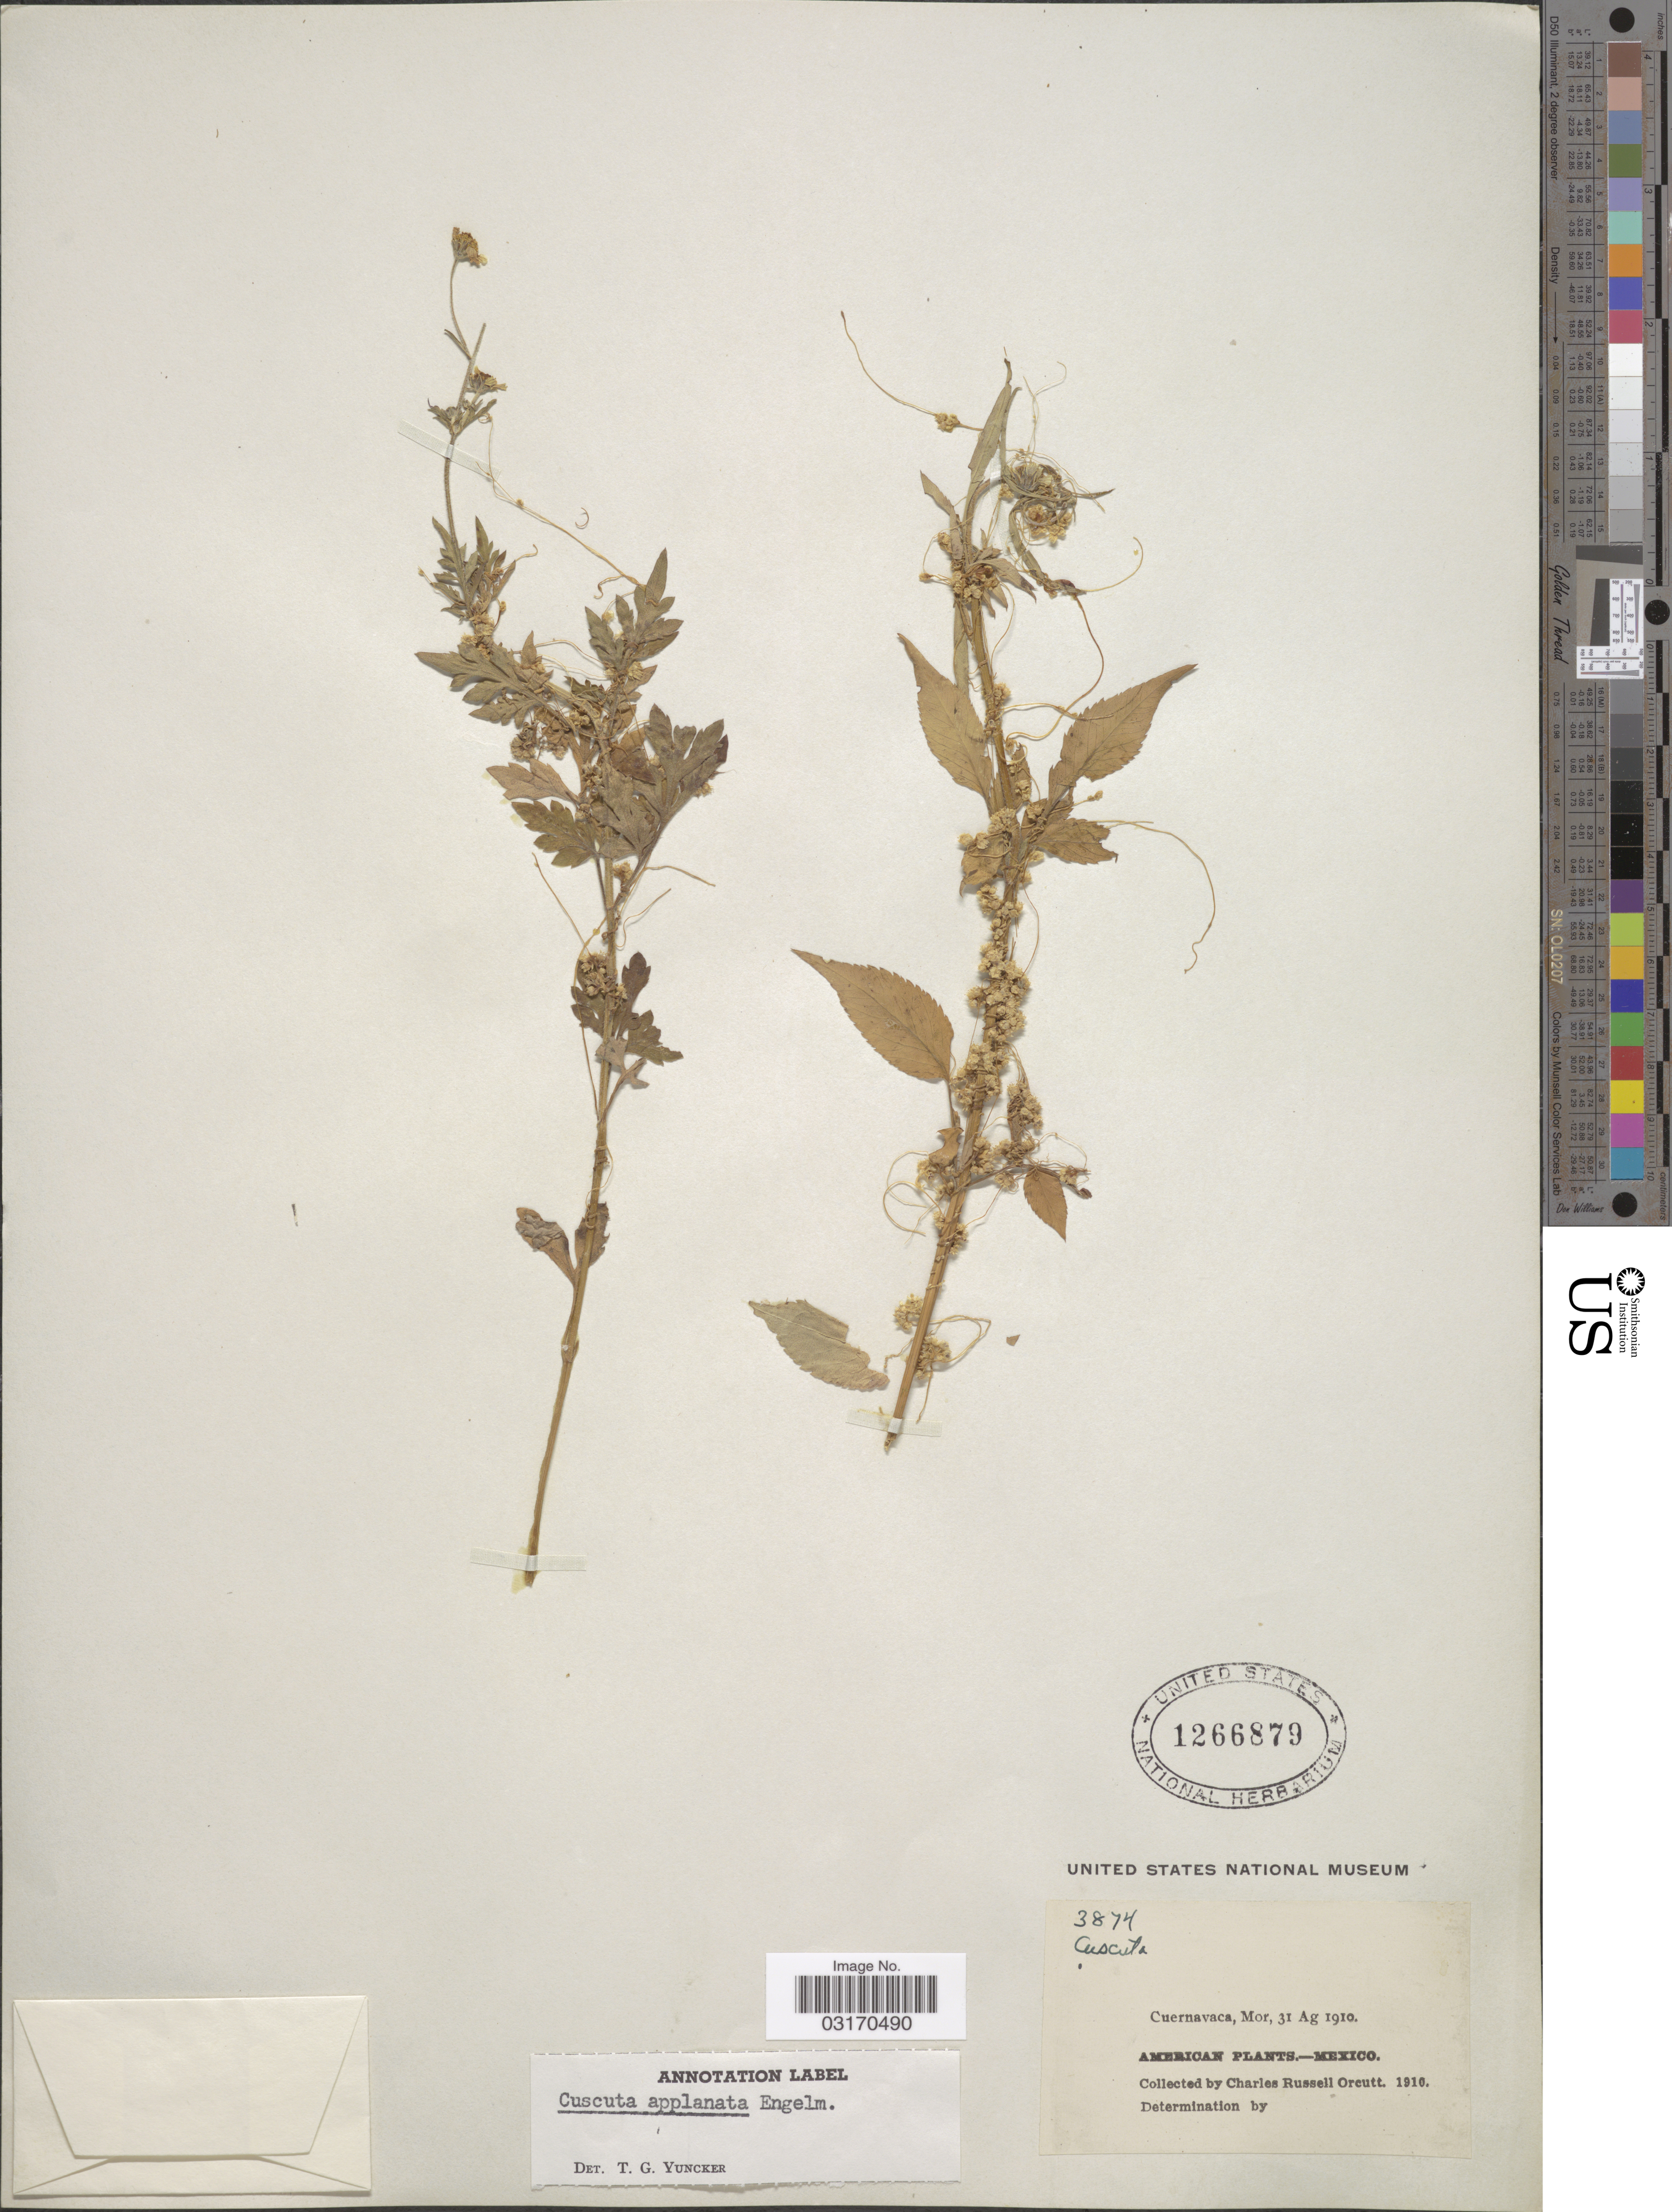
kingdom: Plantae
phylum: Tracheophyta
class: Magnoliopsida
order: Solanales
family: Convolvulaceae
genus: Cuscuta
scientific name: Cuscuta applanata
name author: Engelm.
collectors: C. R. Orcutt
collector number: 3874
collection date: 1910-08-31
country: Mexico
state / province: Morelos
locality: Cuernavaca.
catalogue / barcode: US 1266879